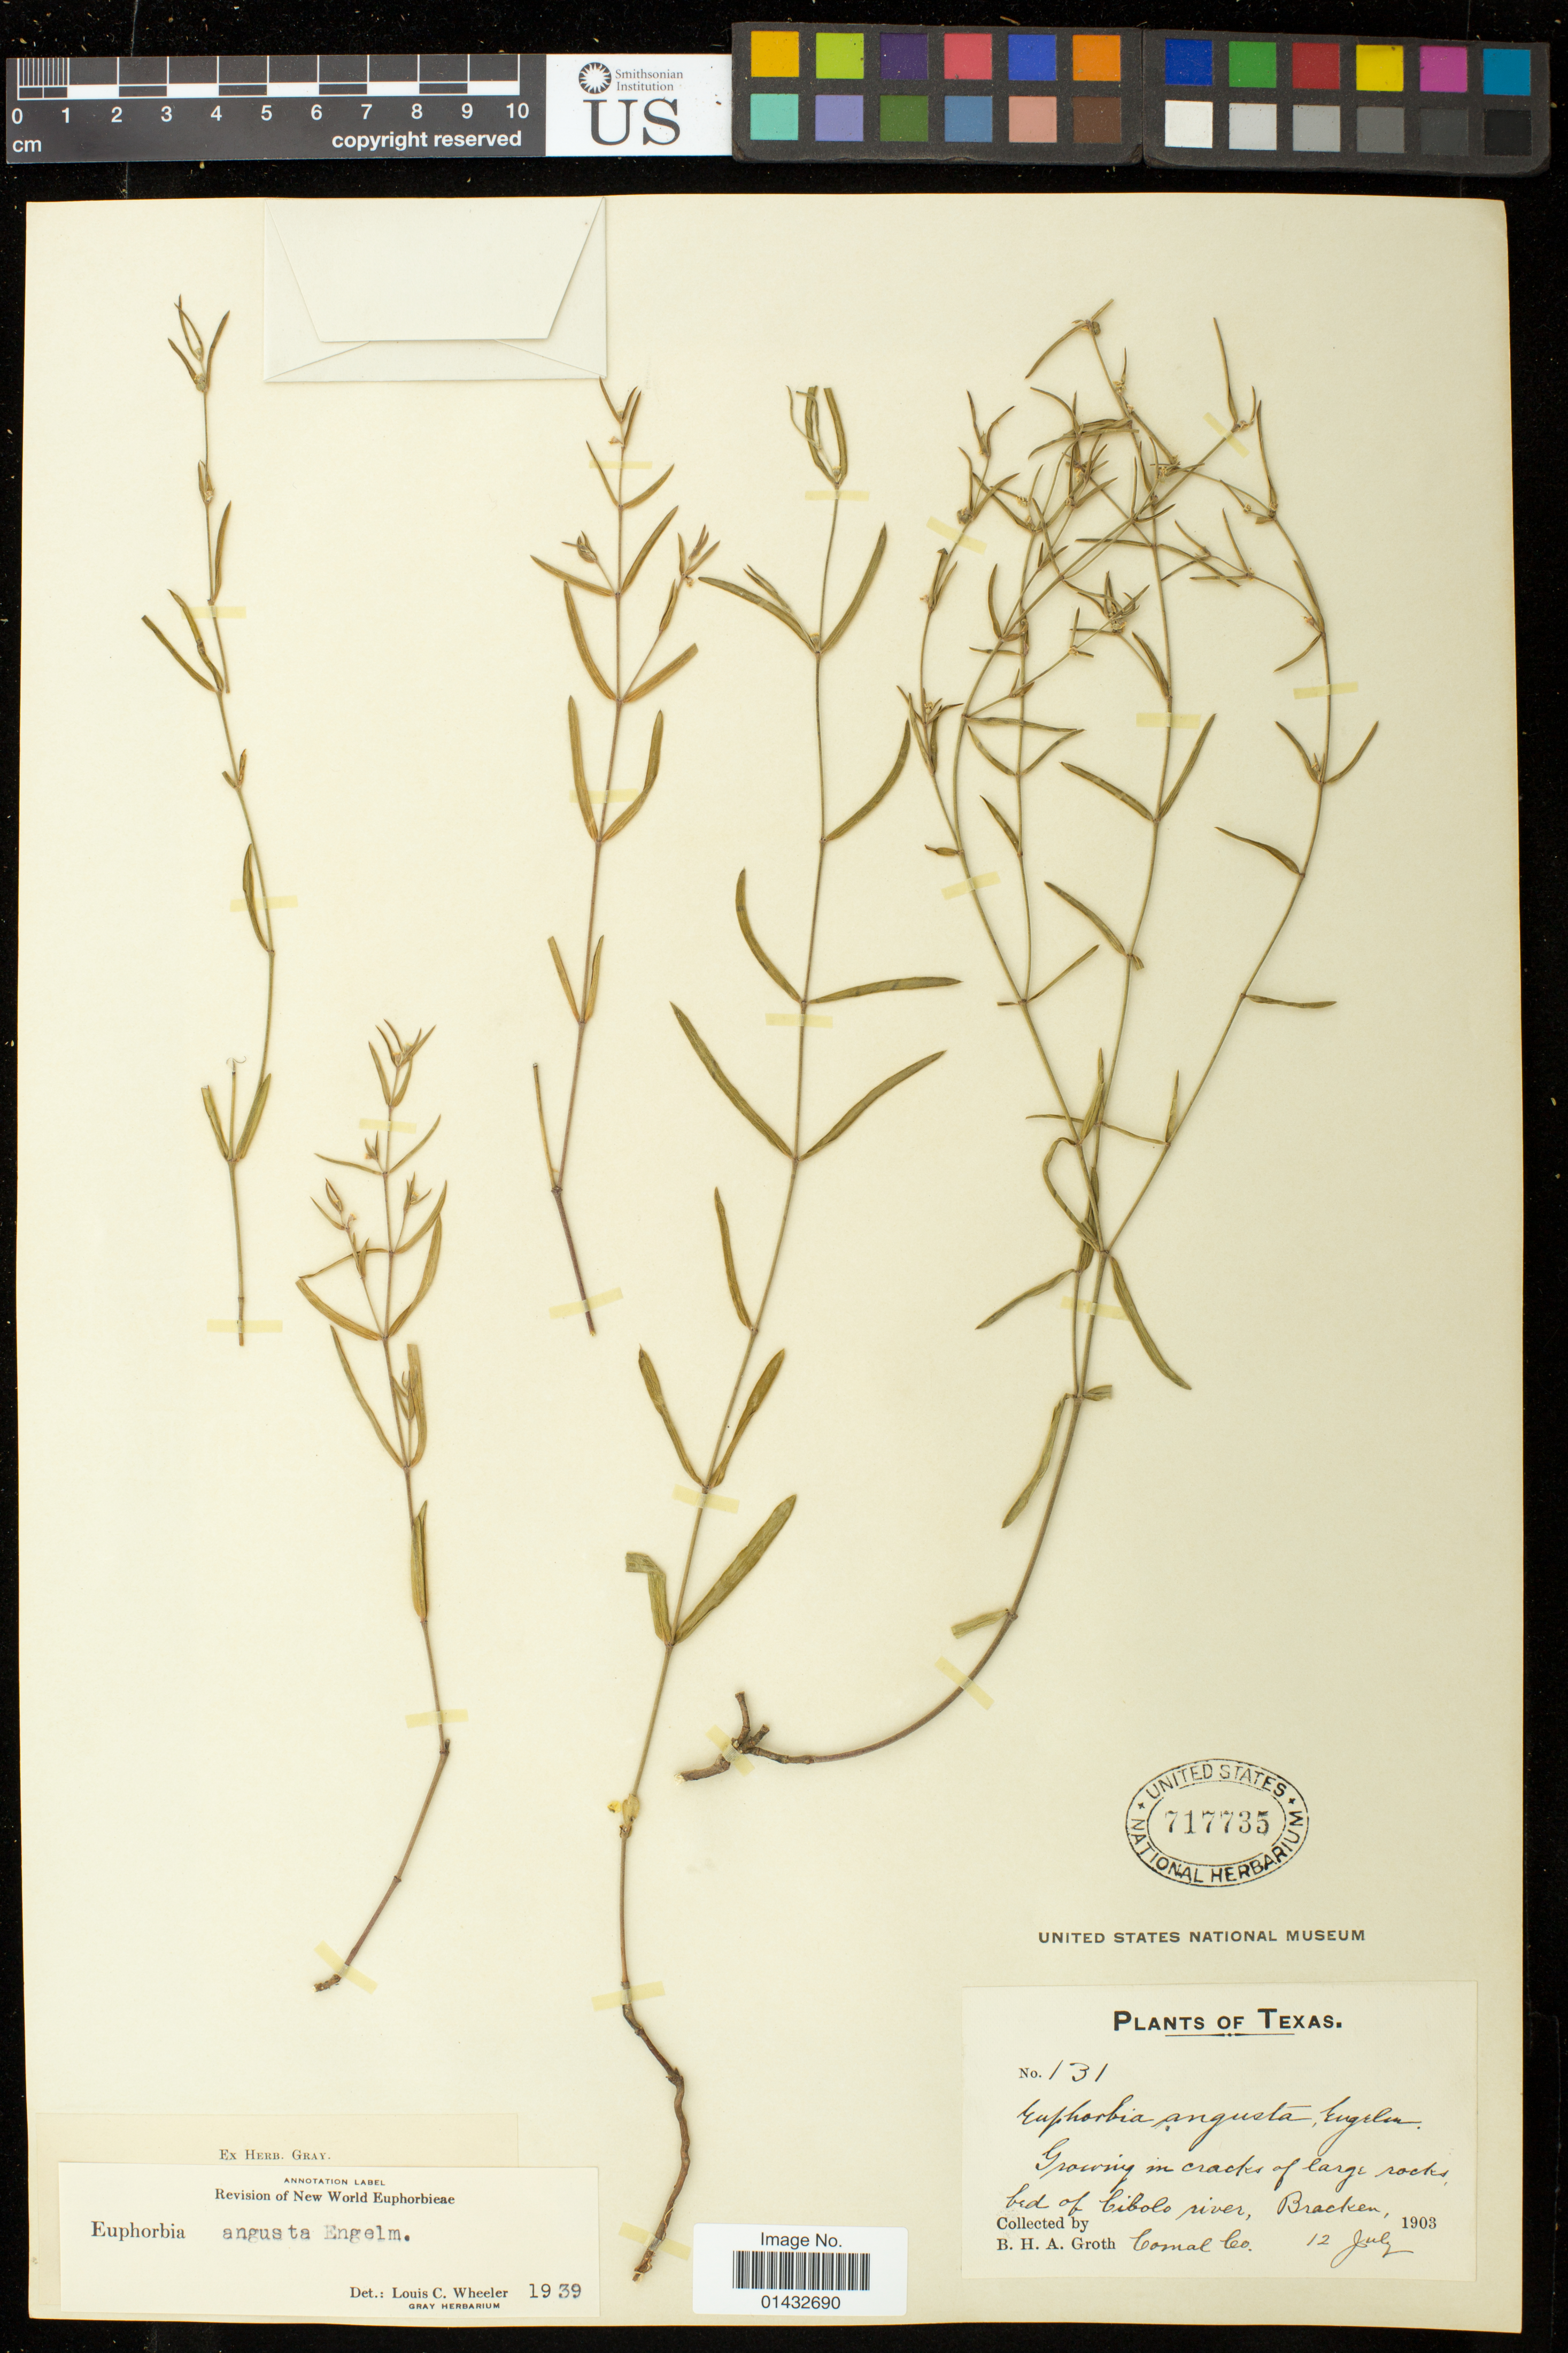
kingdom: Plantae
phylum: Tracheophyta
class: Magnoliopsida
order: Malpighiales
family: Euphorbiaceae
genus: Euphorbia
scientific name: Euphorbia angusta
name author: Engelm. in Emory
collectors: B. Groth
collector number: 131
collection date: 1903-07-12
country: United States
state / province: Texas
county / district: Comal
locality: bed of Cibolo river, Bracken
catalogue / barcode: US 717735